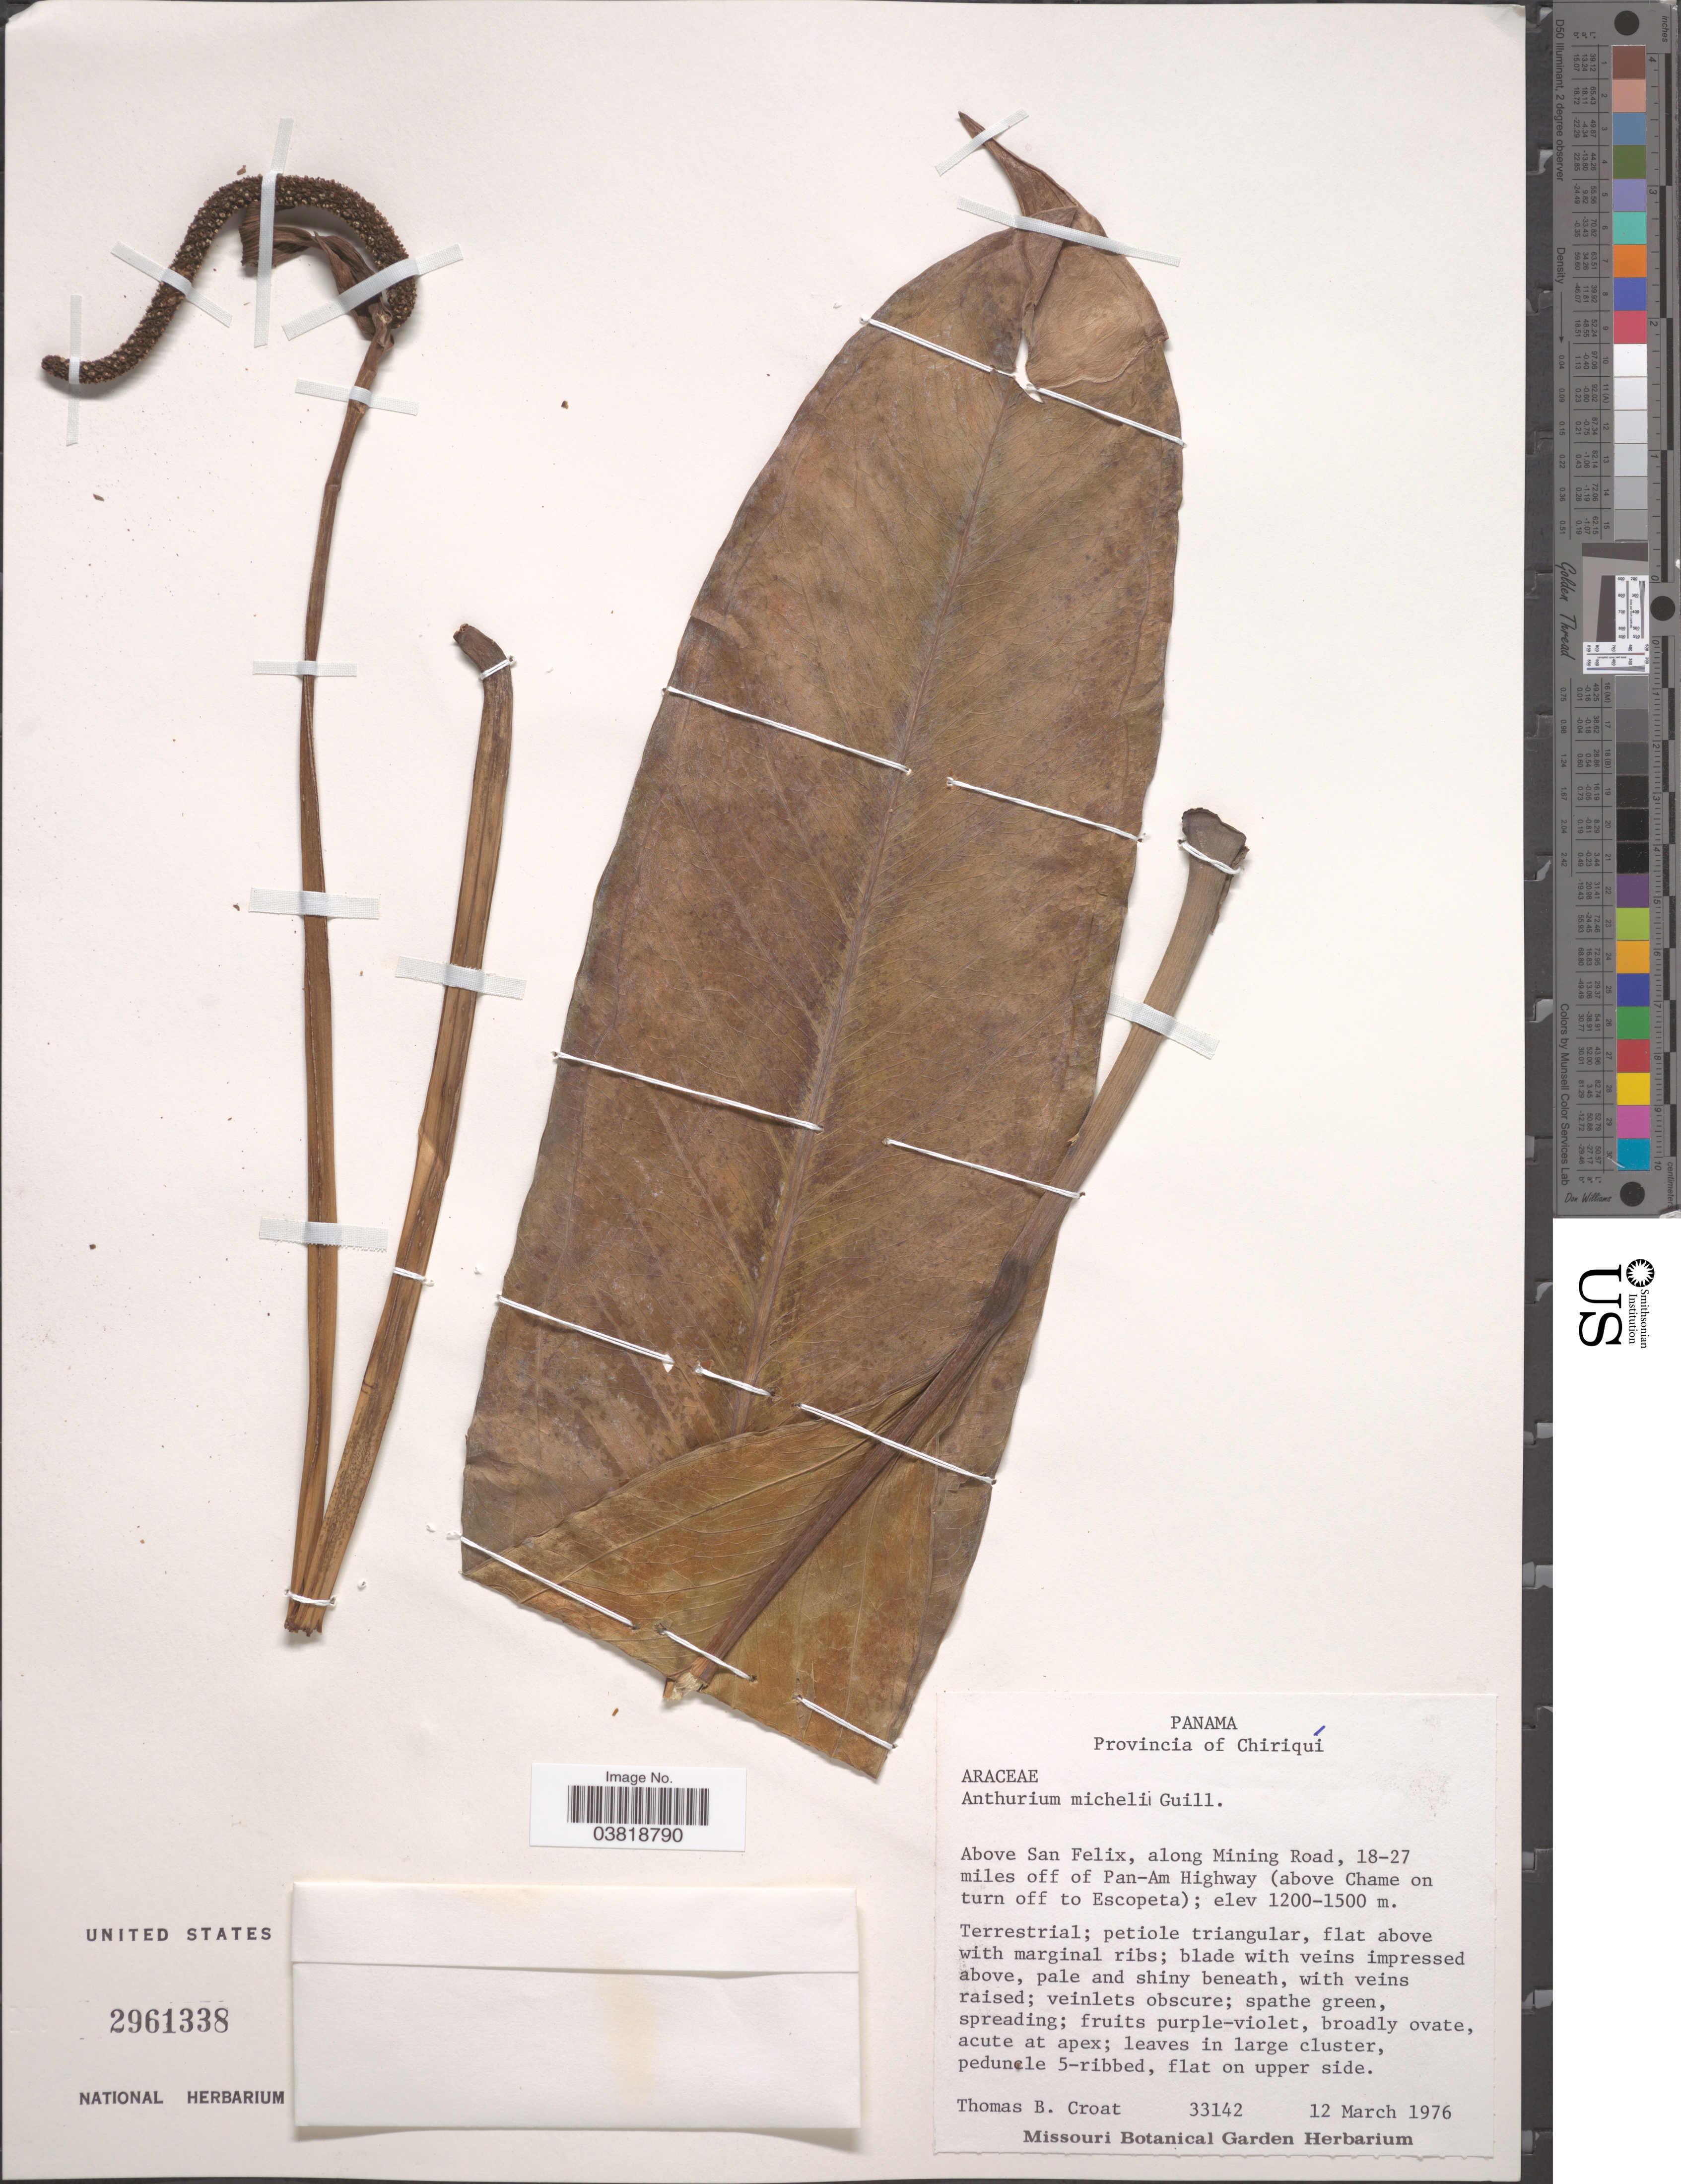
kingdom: Plantae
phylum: Tracheophyta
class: Liliopsida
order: Alismatales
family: Araceae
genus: Anthurium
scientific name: Anthurium michelii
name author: Guillaumin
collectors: T. B. Croat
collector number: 33142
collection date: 1976-03-12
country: Panama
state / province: Chiriqui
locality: Above San Felix, along Mining Road, 18-27 miles off of Pan-Am Highway (above Chame on turn off to Escopeta).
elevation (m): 1200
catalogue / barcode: US 2961338